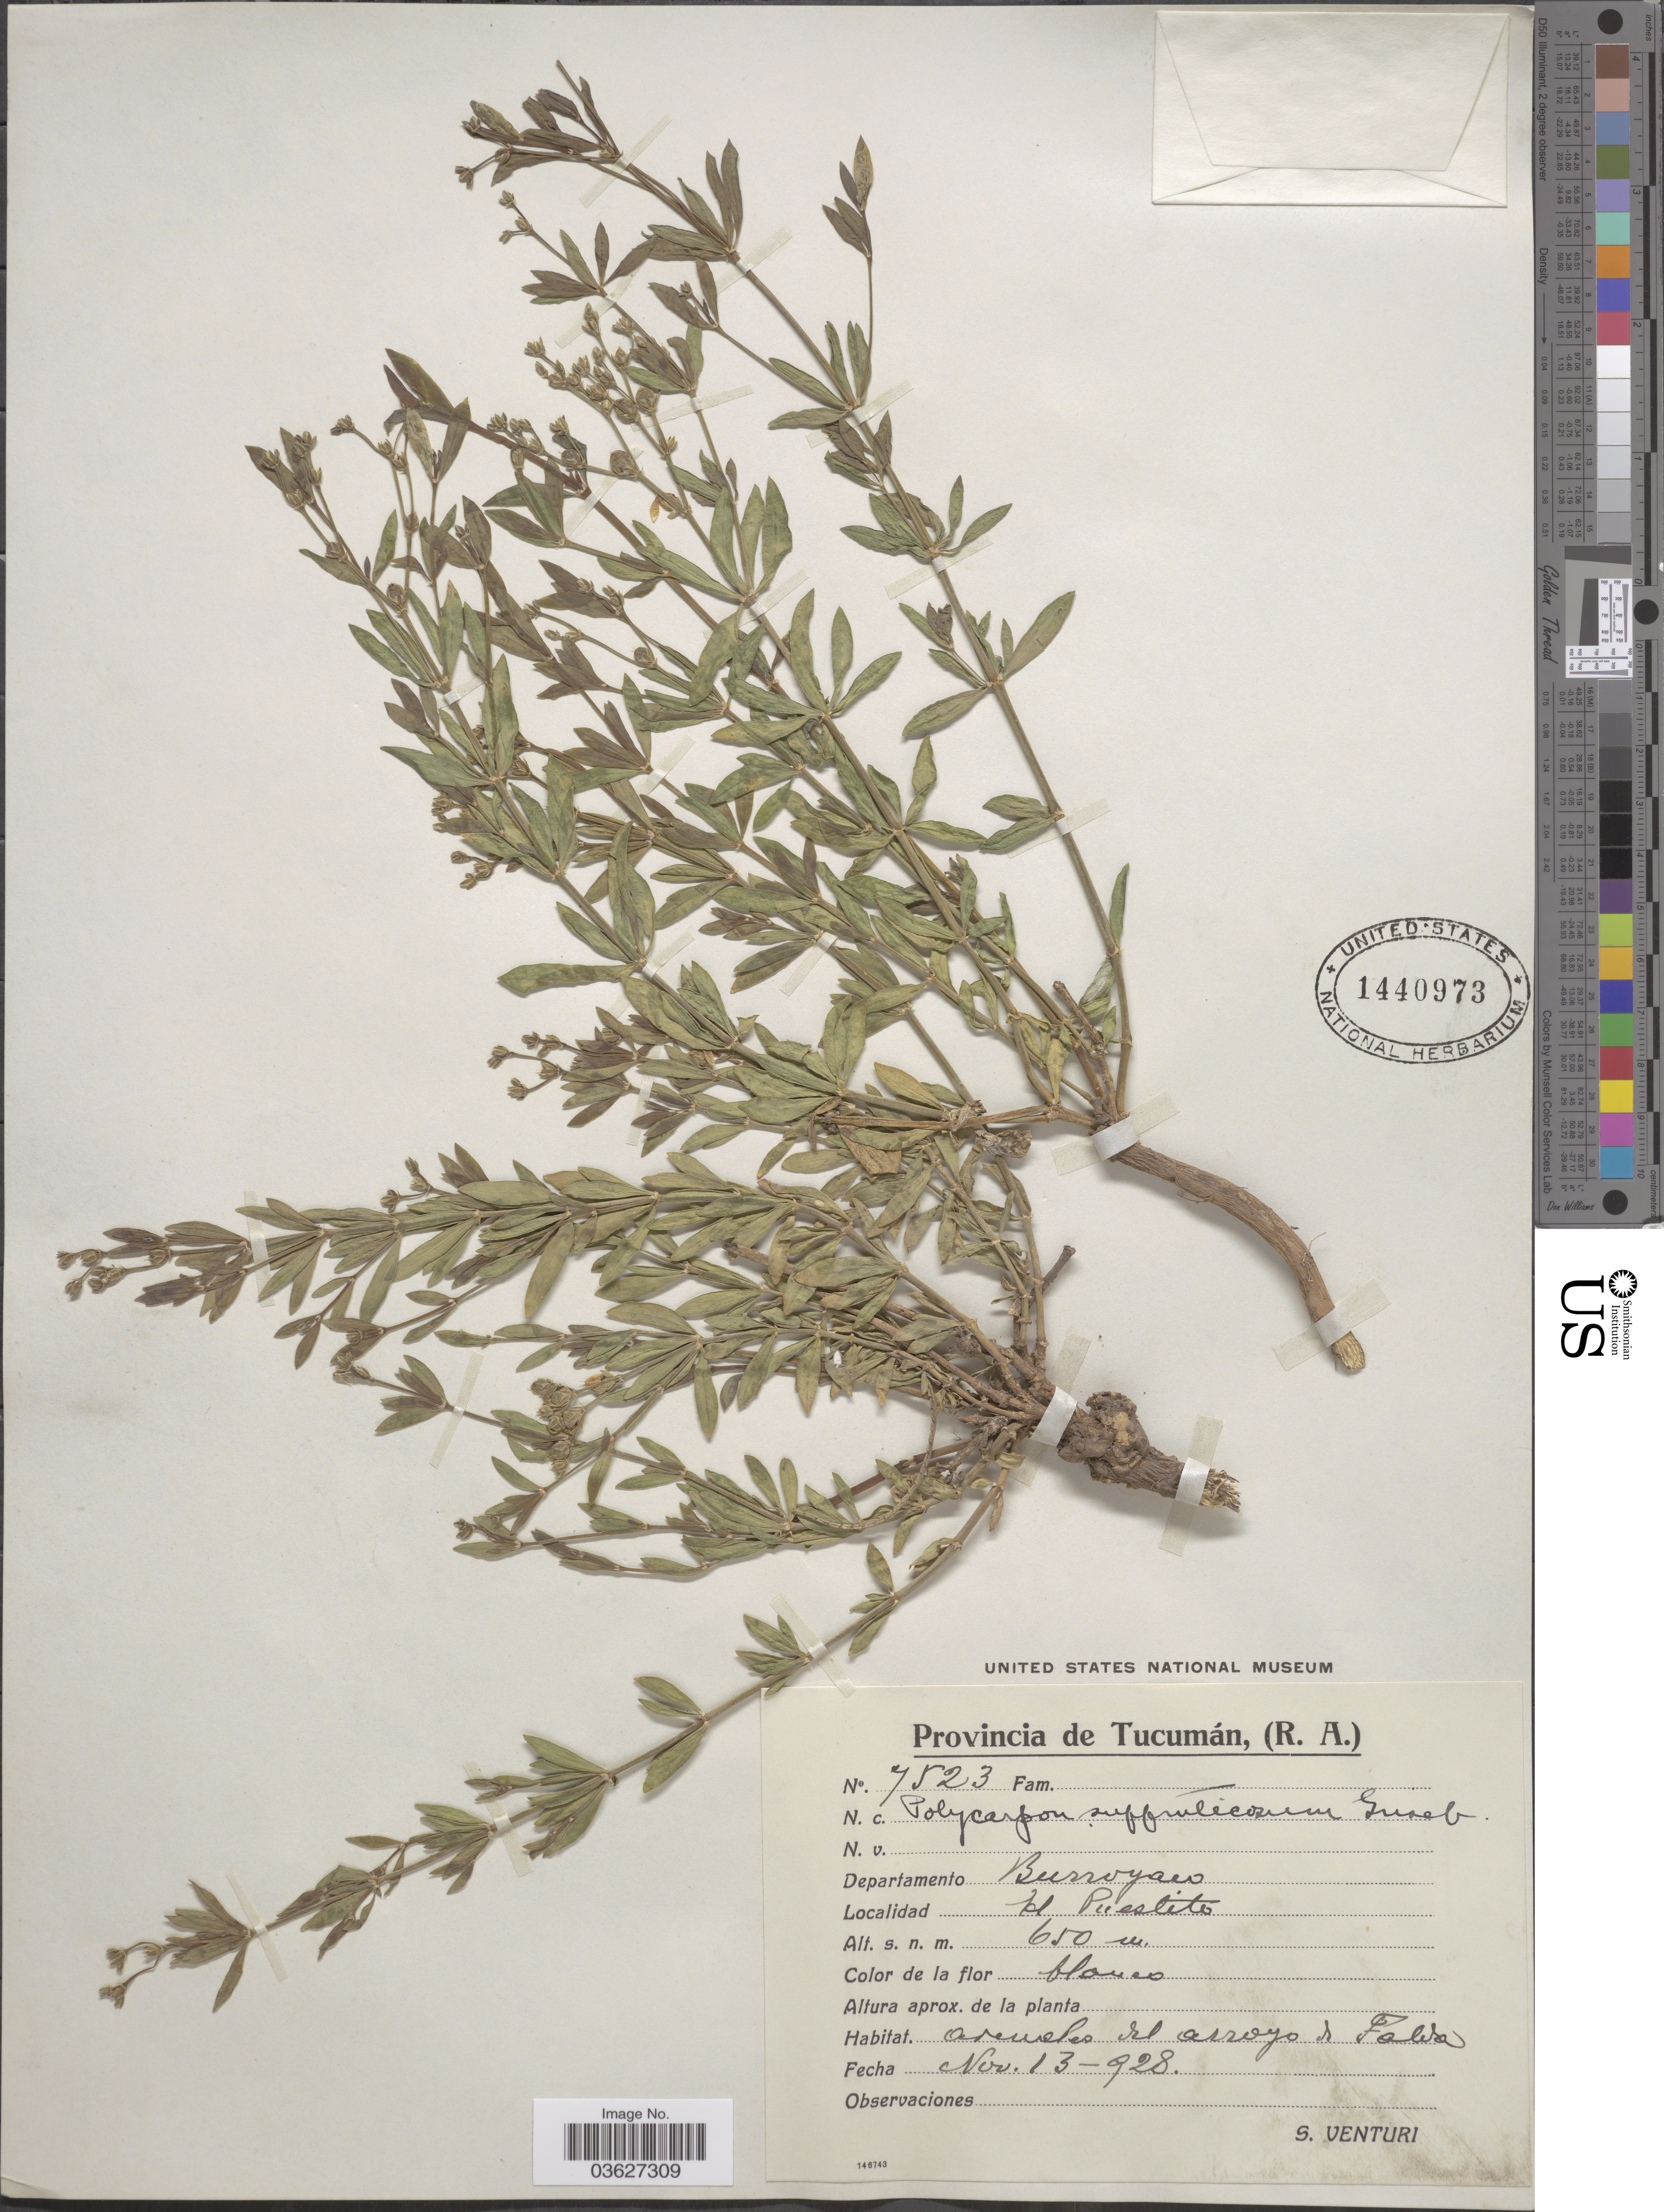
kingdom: Plantae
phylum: Tracheophyta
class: Magnoliopsida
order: Caryophyllales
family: Caryophyllaceae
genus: Augustea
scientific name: Augustea suffruticosa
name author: (Griseb.) Iamonico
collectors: S. Venturi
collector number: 7523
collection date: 1928-11-13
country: Argentina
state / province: Tucuman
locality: Departamento Burroyaco. El Puestito.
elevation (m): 650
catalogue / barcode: US 1440973